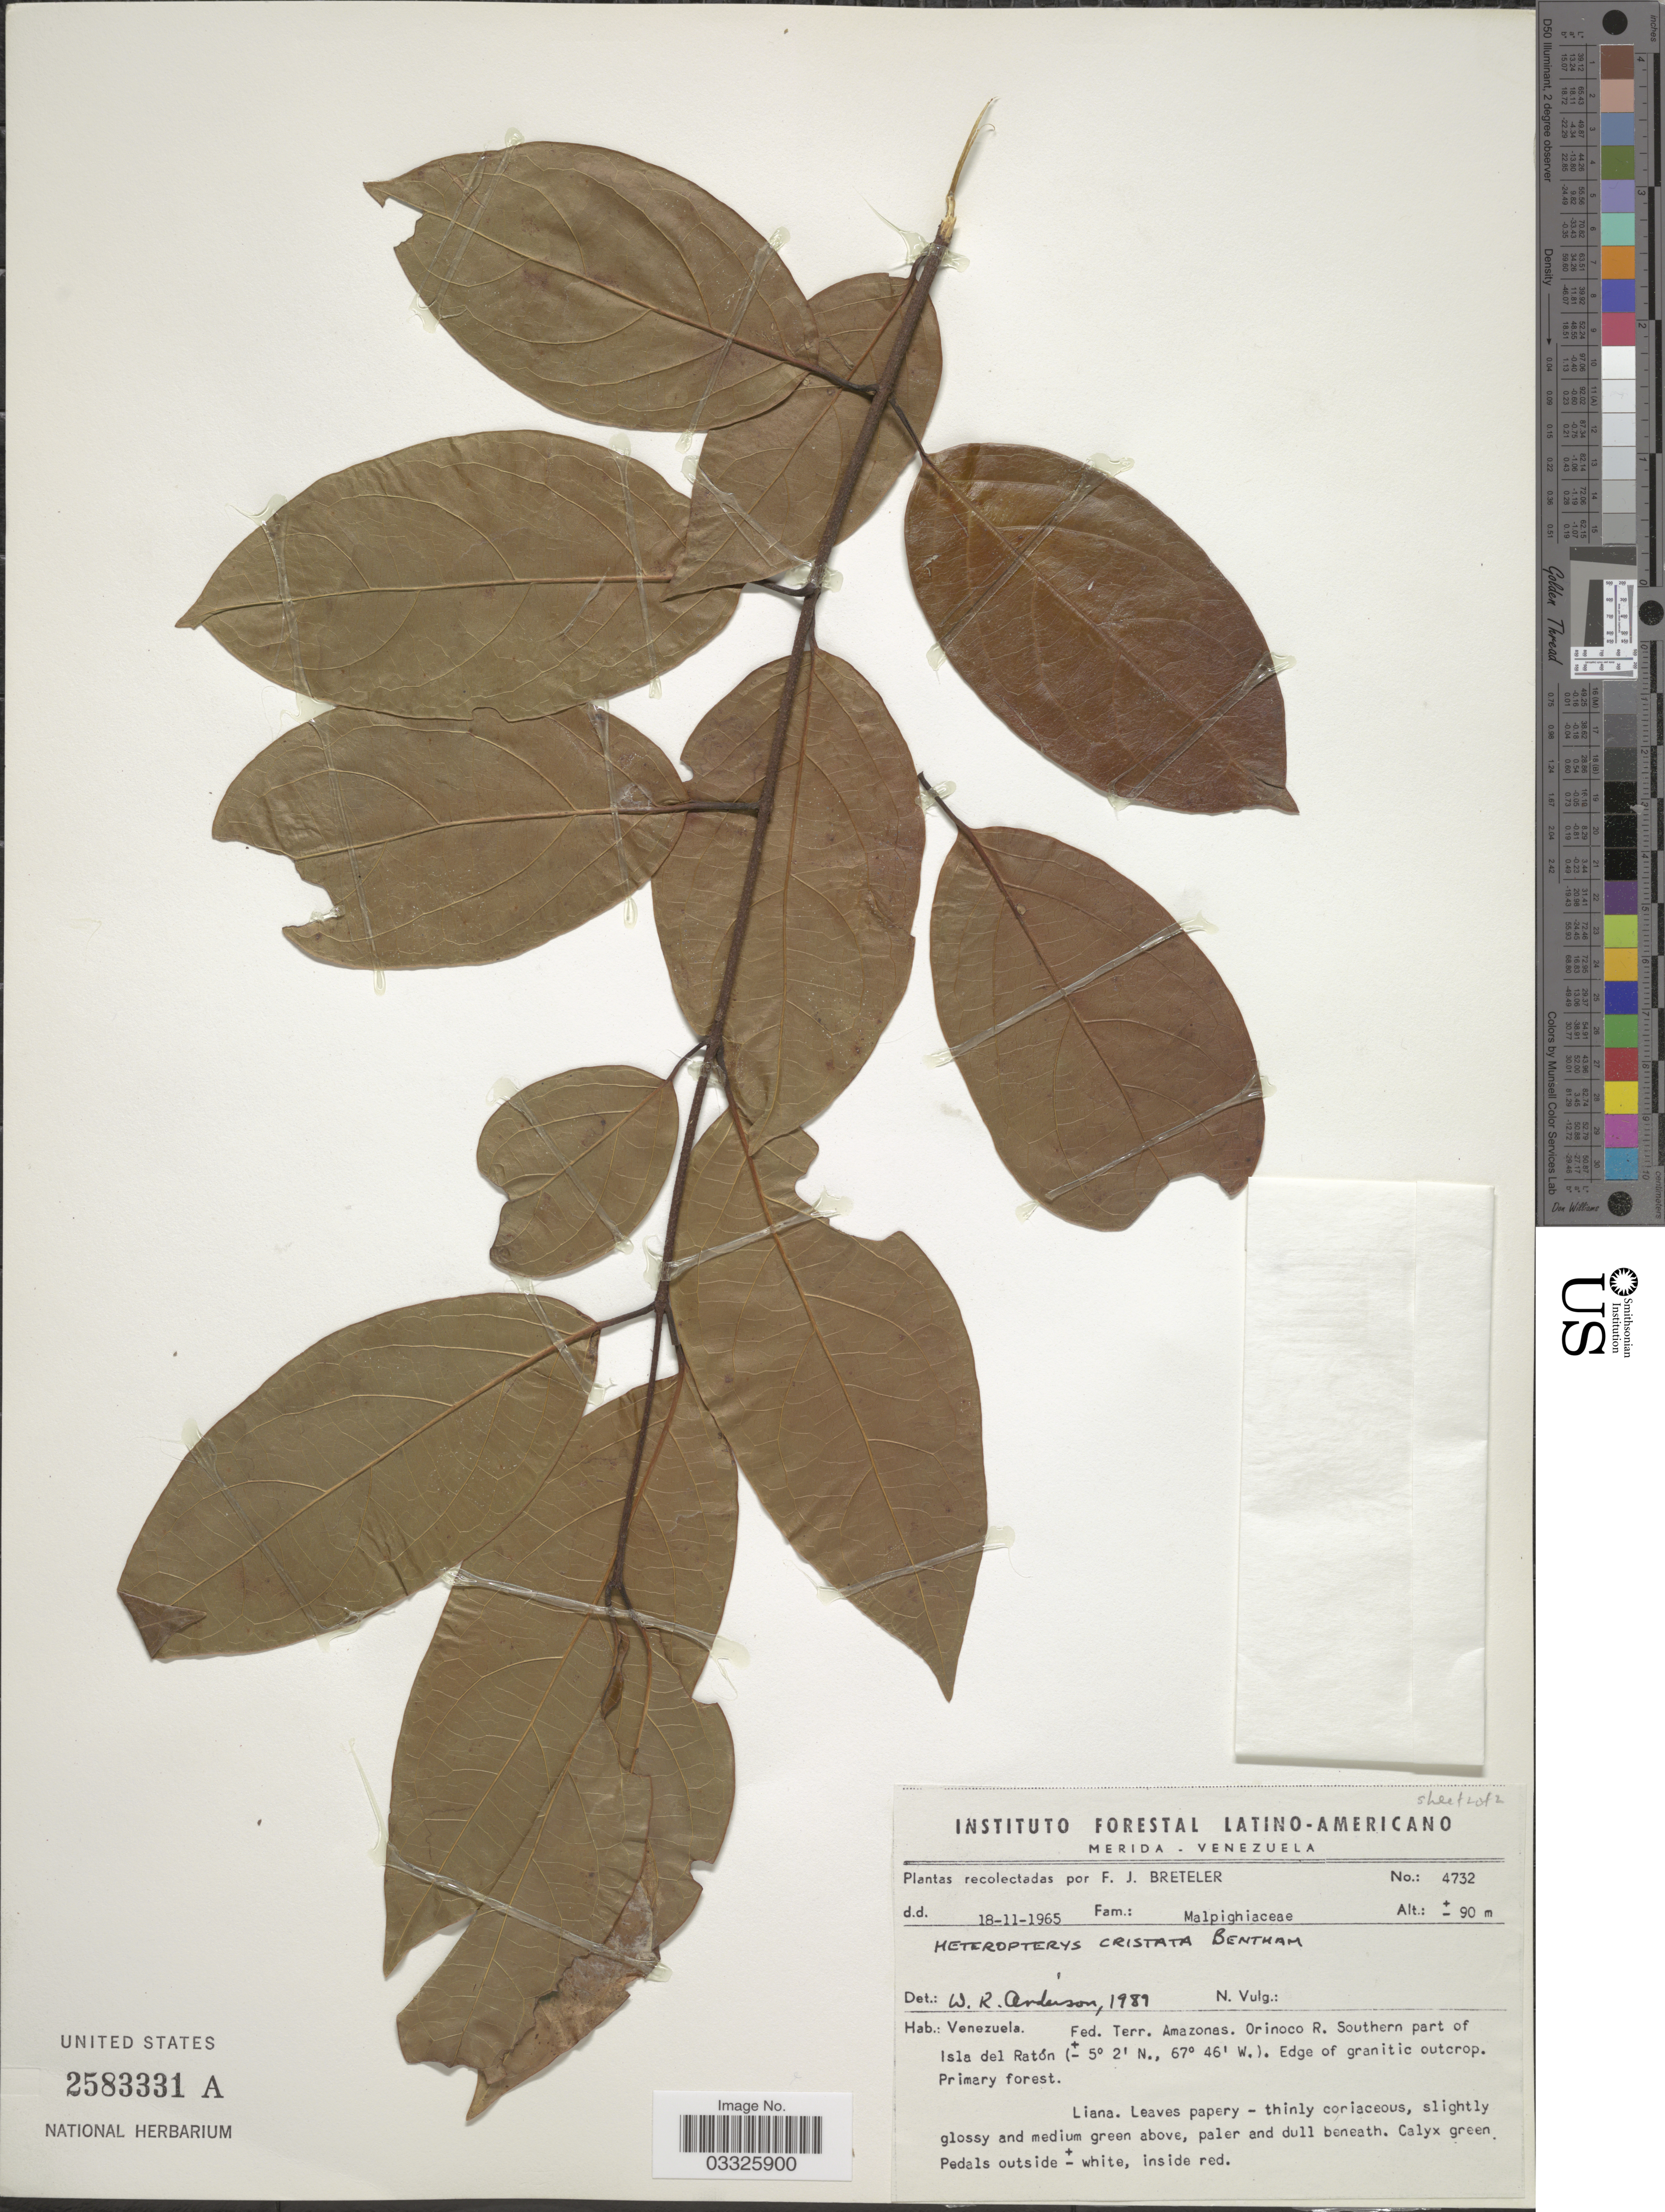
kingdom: Plantae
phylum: Tracheophyta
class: Magnoliopsida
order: Malpighiales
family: Malpighiaceae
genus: Heteropterys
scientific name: Heteropterys cristata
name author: Benth.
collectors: F. J. Breteler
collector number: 4732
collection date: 1965-11-18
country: Venezuela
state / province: Amazonas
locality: Fed. Terr. Amazonas. Orinoco R. Southern part of Isla del Ratón.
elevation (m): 90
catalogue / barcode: US 2583331A